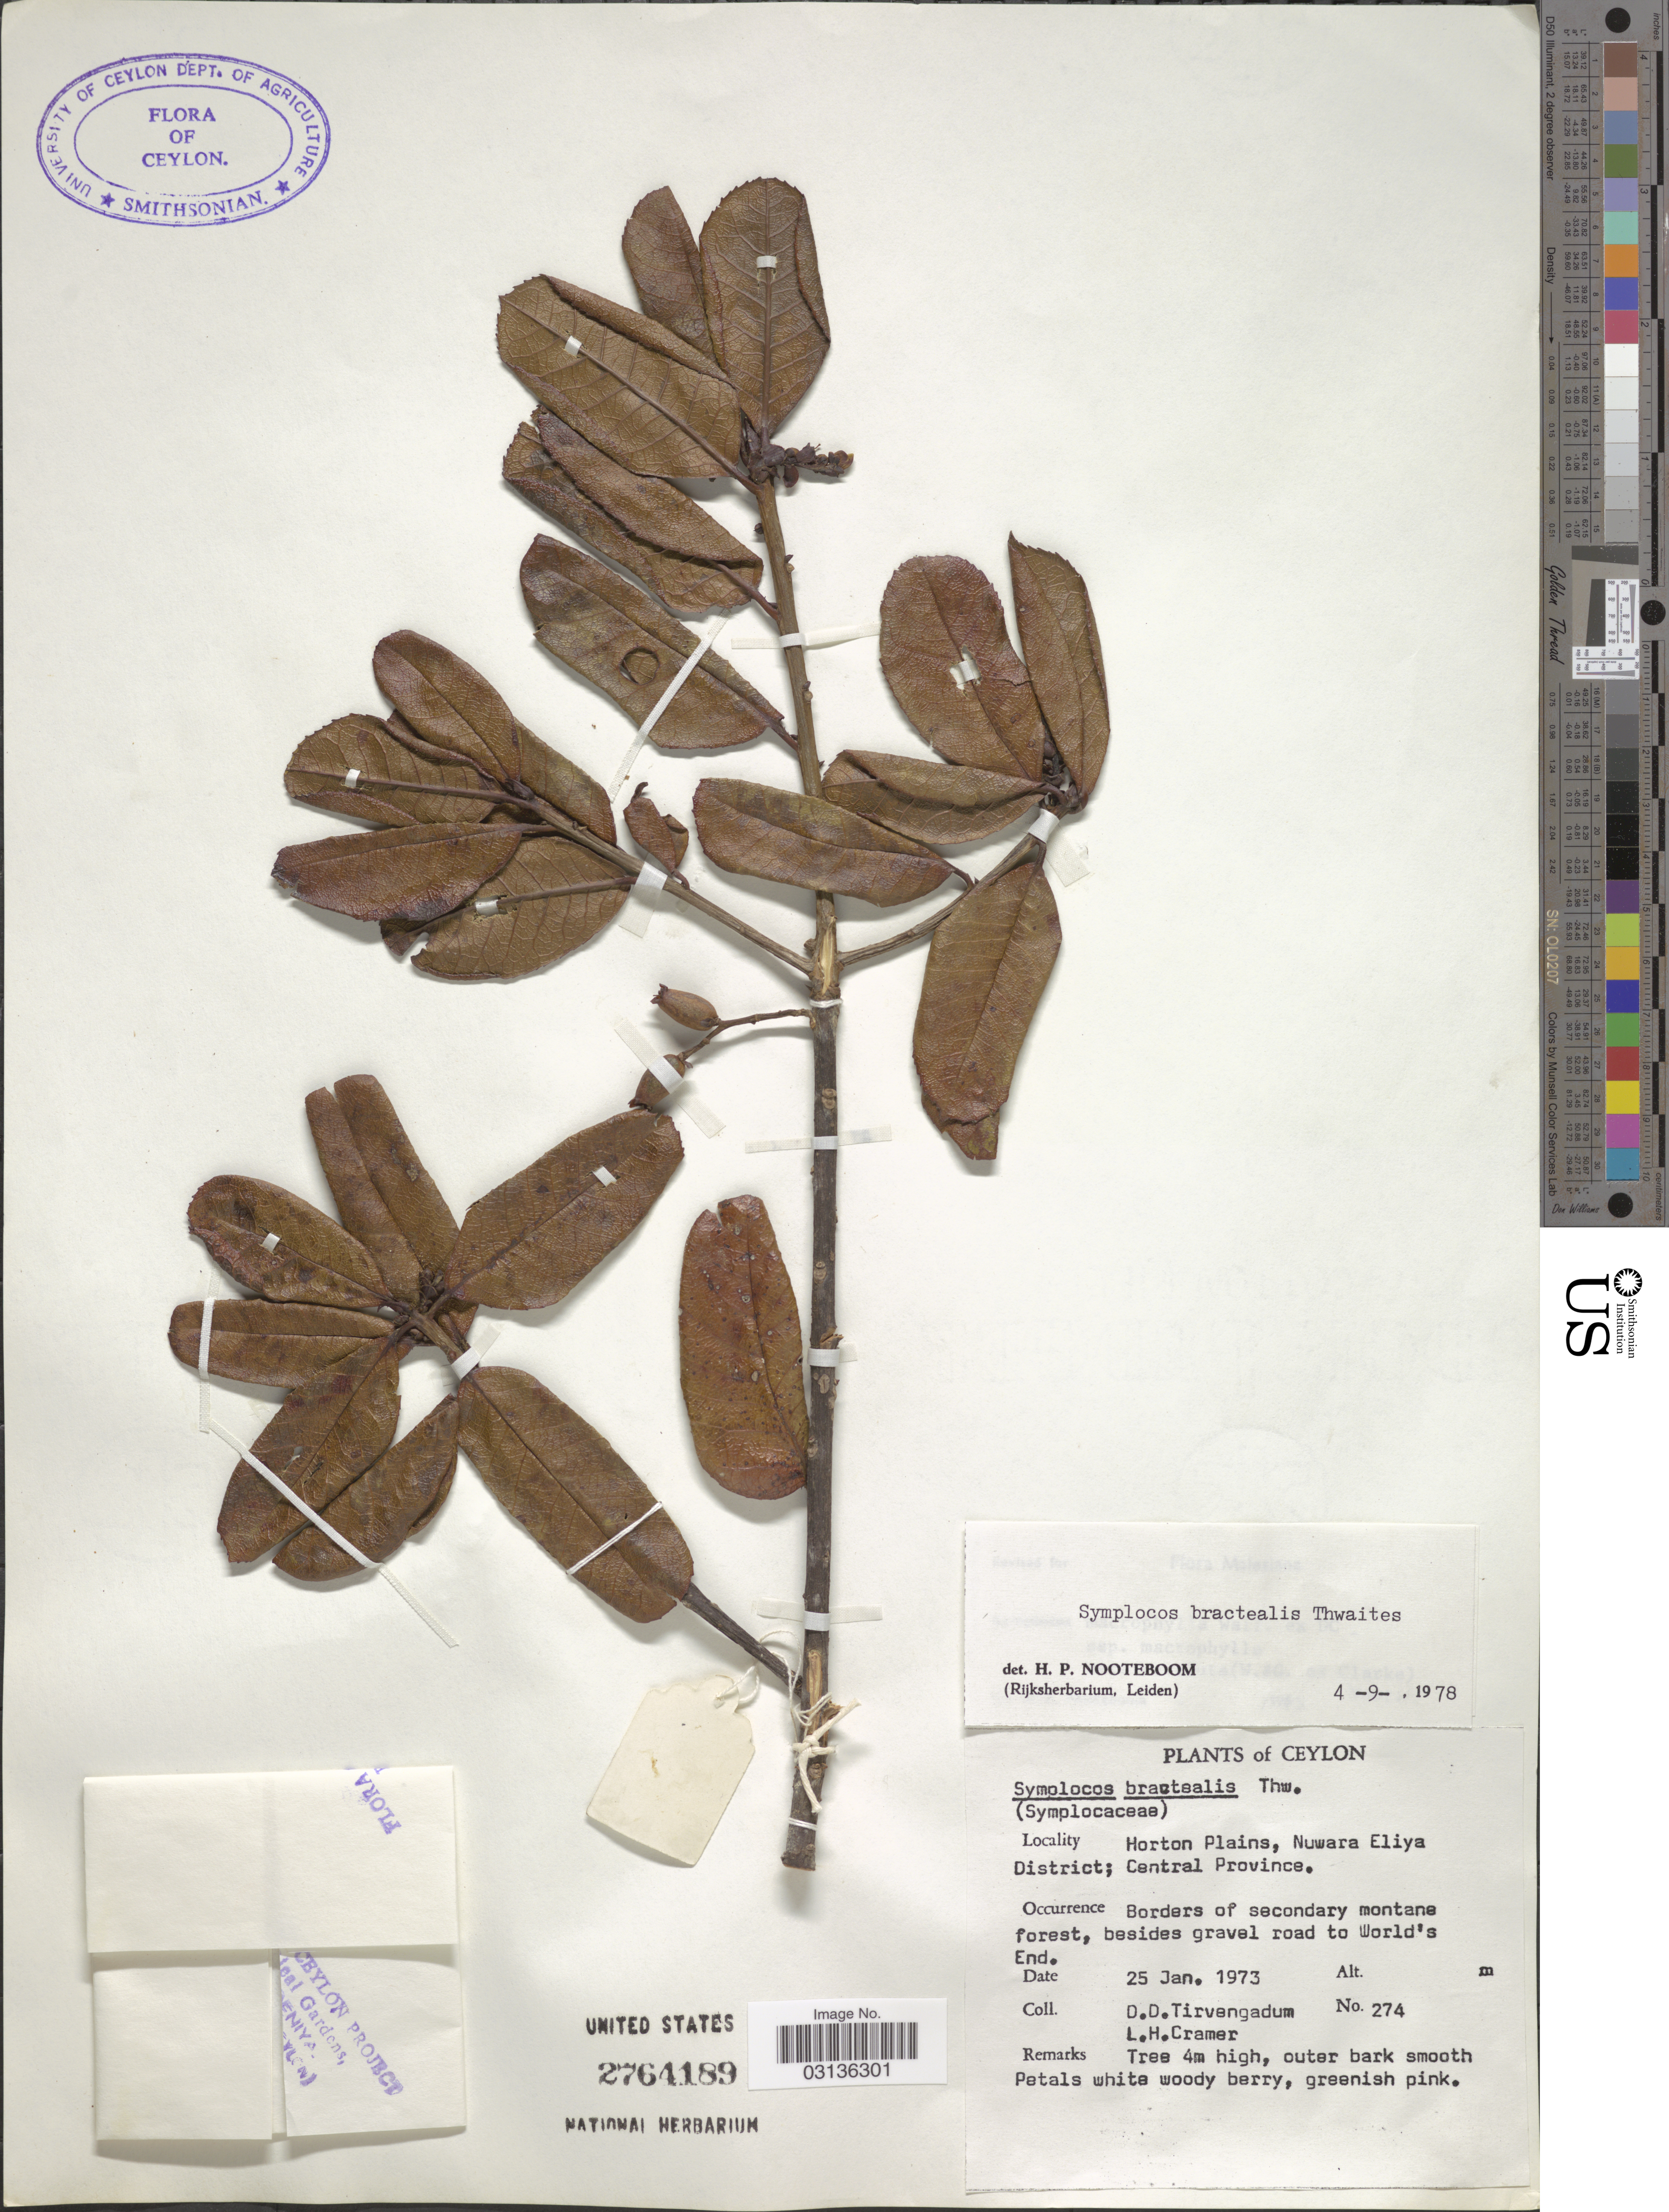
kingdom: Plantae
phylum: Tracheophyta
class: Magnoliopsida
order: Ericales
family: Symplocaceae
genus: Symplocos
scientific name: Symplocos bractealis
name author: Thwaites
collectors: D. Tirvengadum & L. H. Cramer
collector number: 274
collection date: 1973-01-25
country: Sri Lanka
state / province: Central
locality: Ceylon. Horton Plains, Nuwara Eliya District; Central Province. Besides gravel road to World's End.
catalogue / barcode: US 2764189